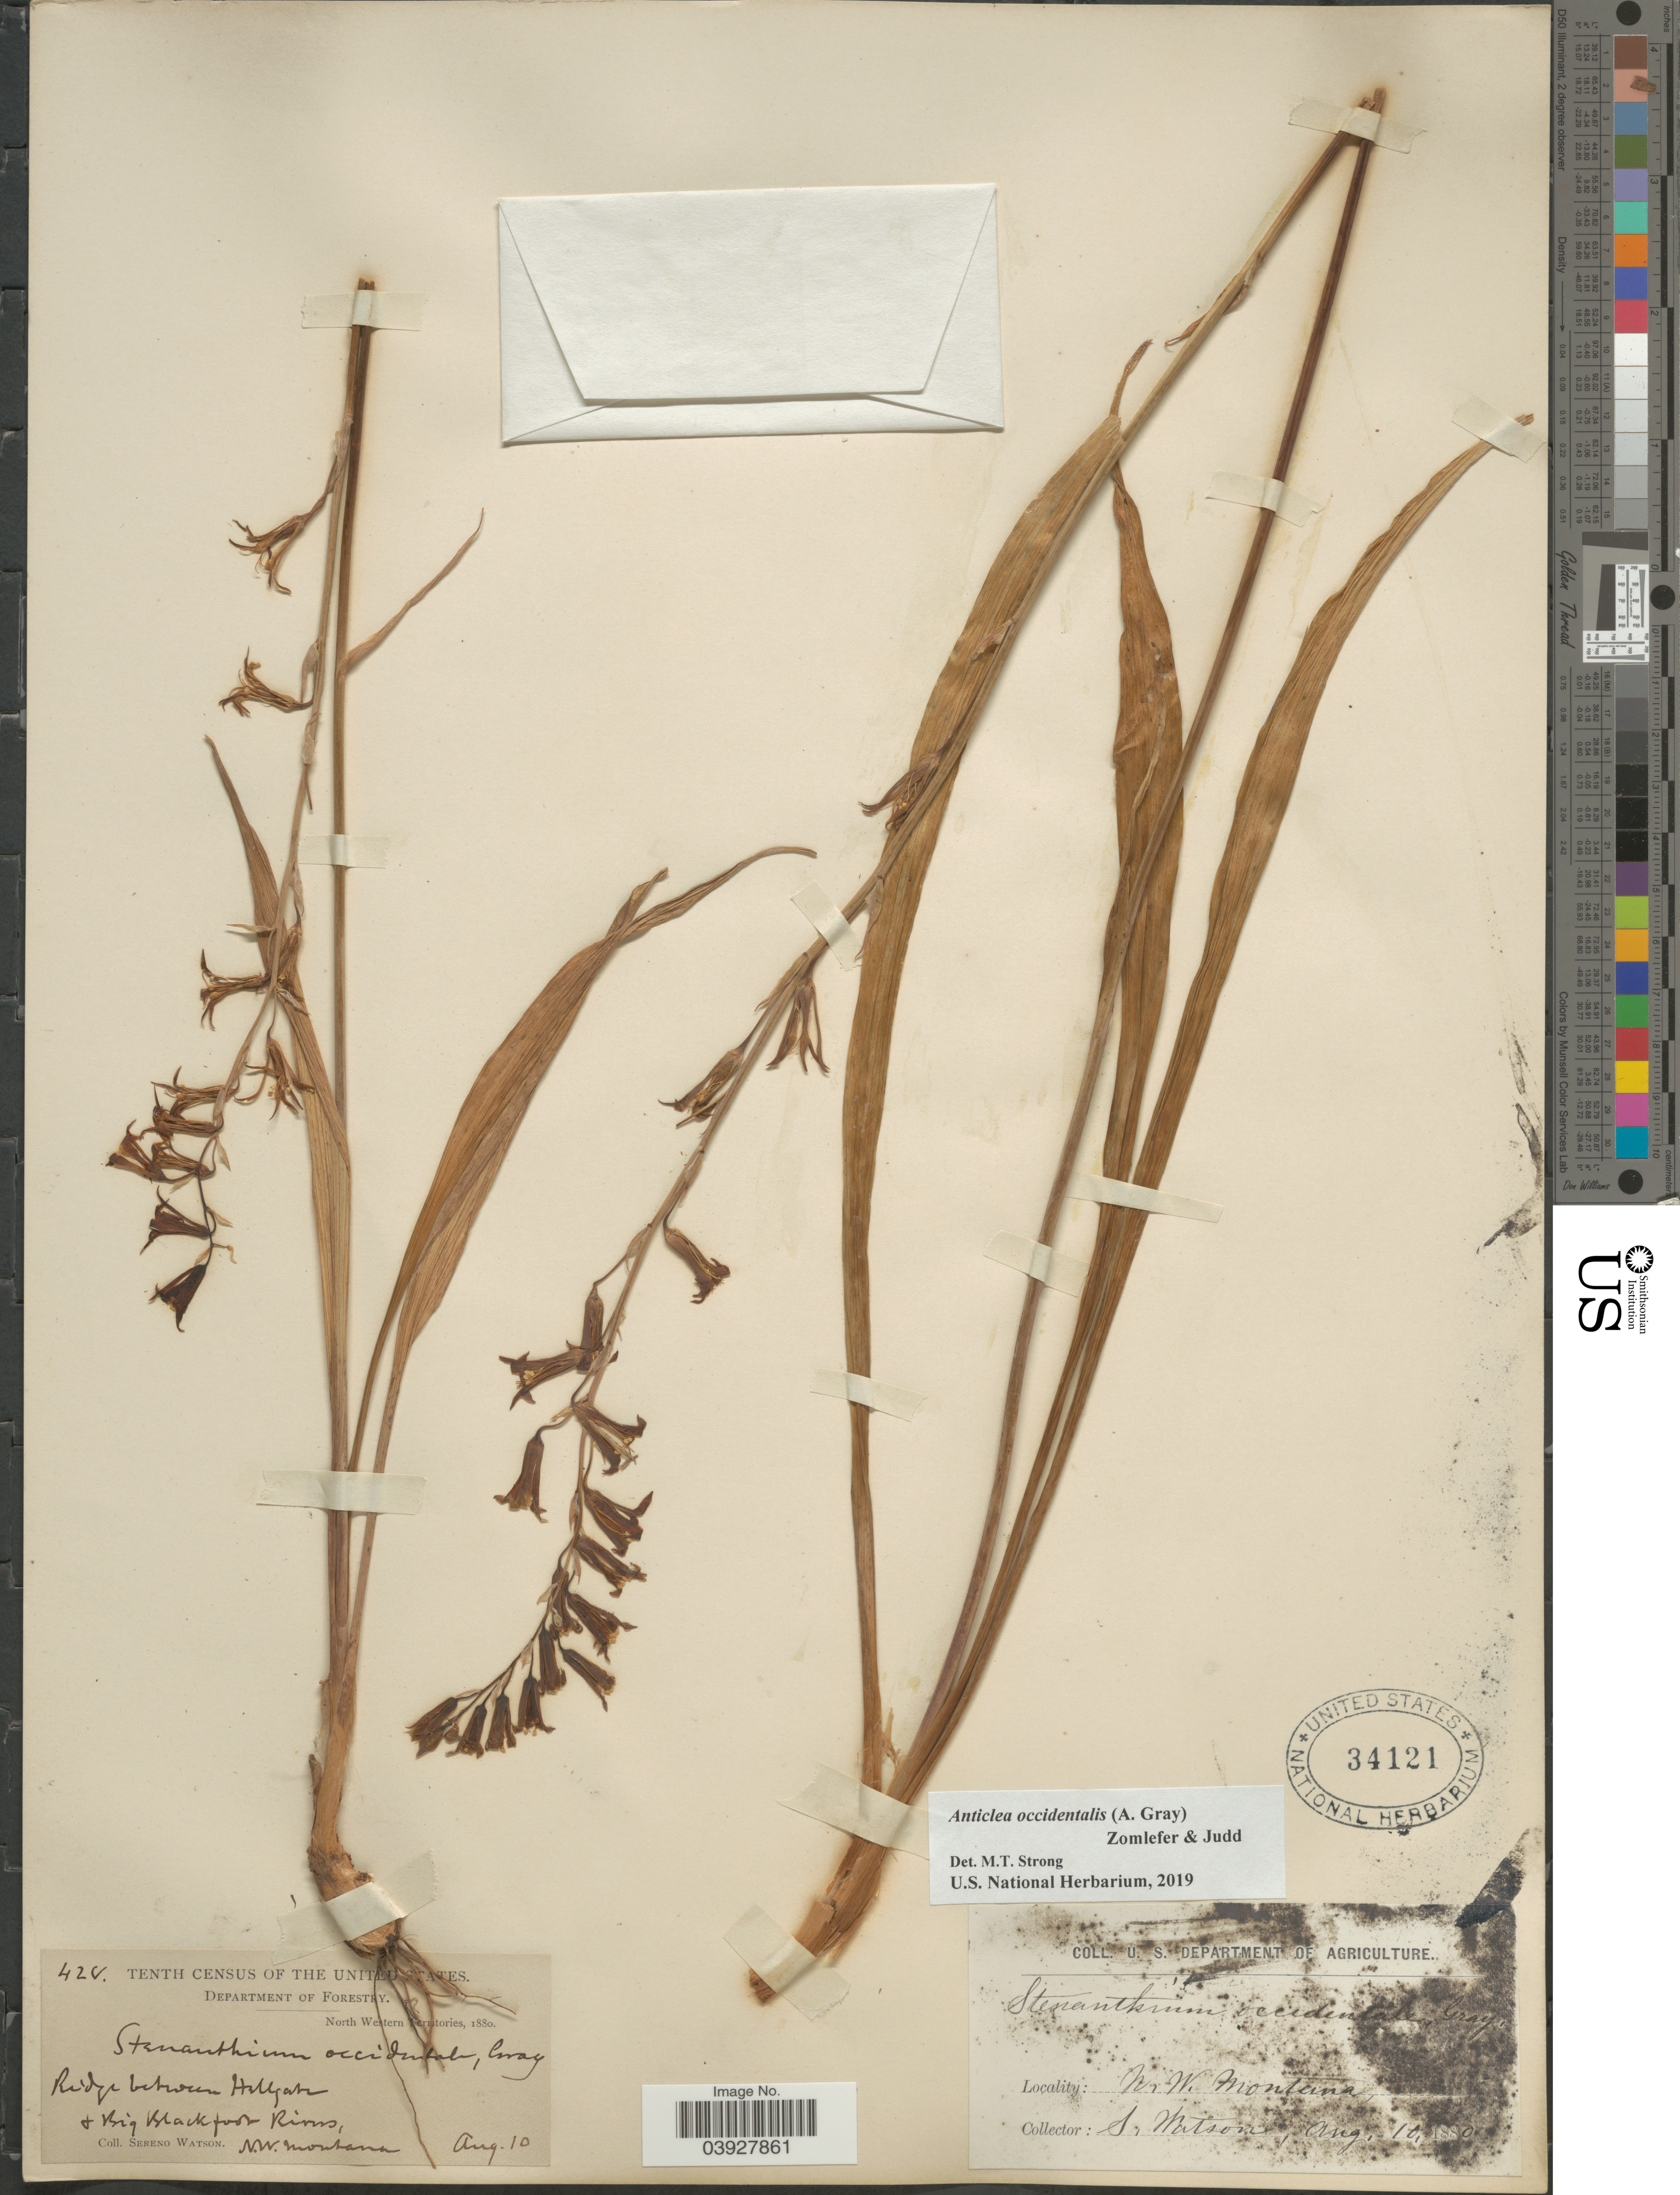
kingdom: Plantae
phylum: Tracheophyta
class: Liliopsida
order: Liliales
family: Melanthiaceae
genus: Anticlea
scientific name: Anticlea occidentalis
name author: (A. Gray) Zomlefer & Judd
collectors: S. Watson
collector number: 424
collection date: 1880-08-10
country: United States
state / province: Montana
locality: North Western Territories. Ridge between Hellgate and Big Blackfoot Rivers, N.W. Montana.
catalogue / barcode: US 34121